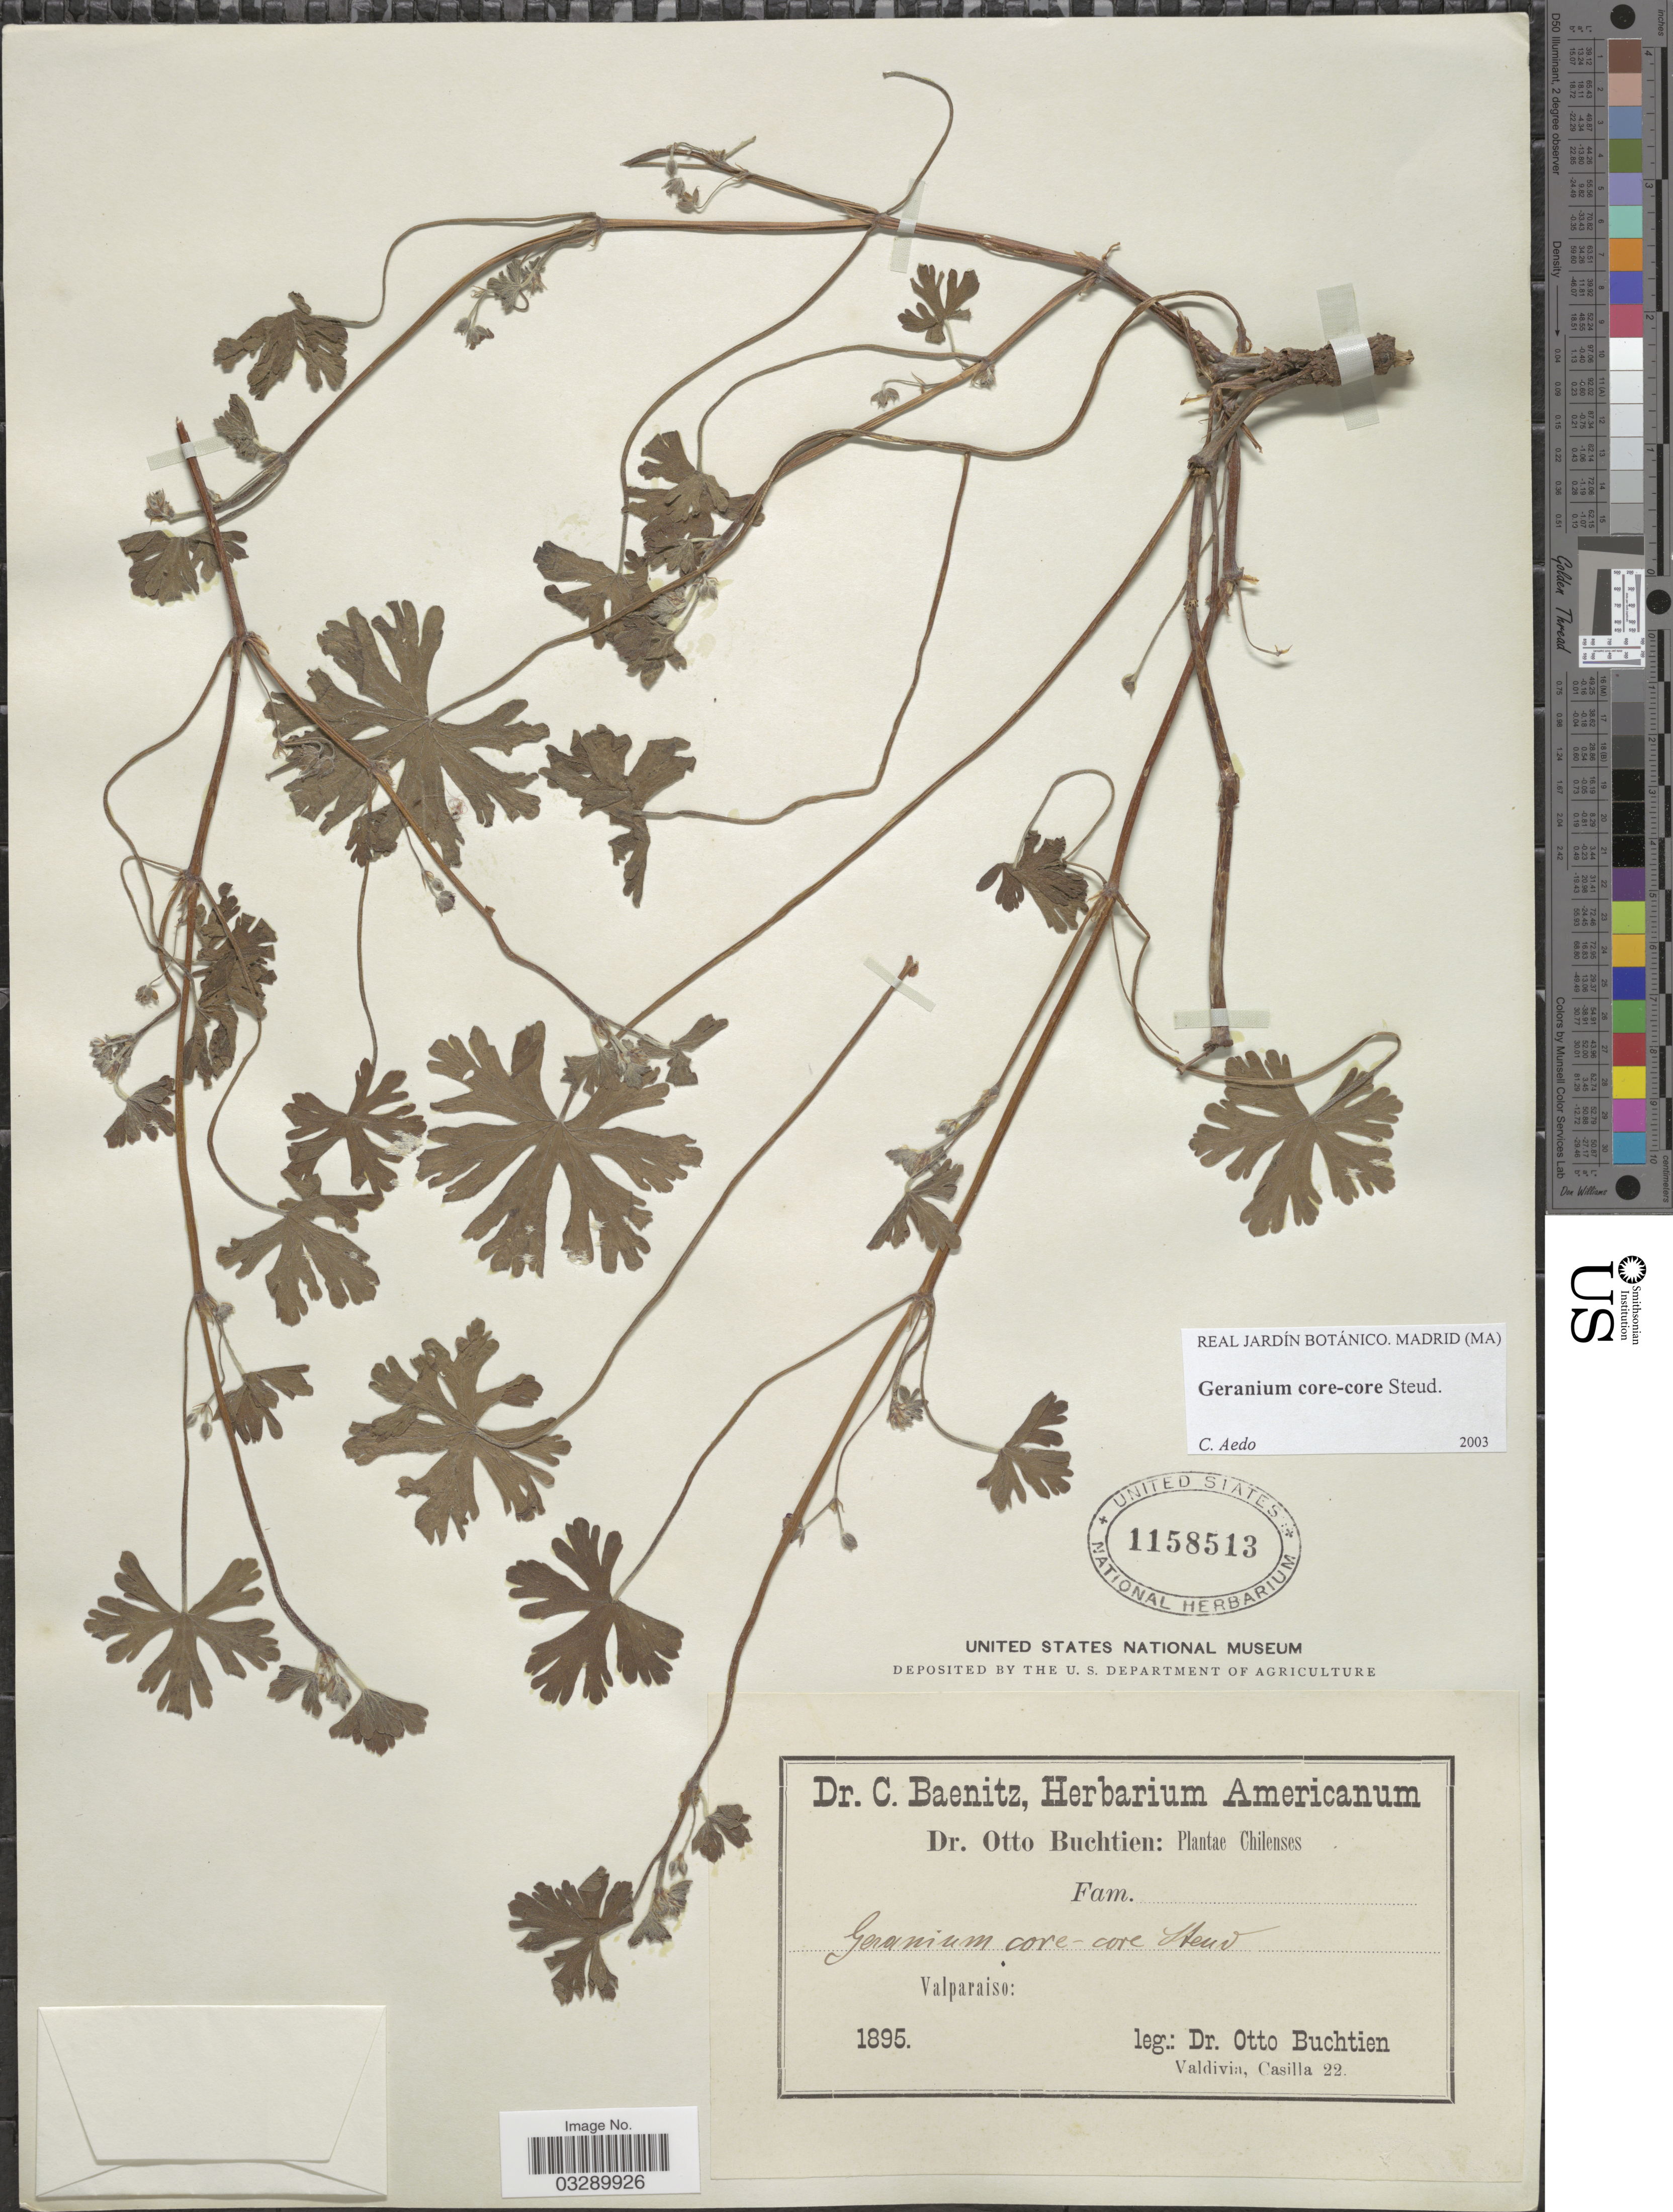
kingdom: Plantae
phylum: Tracheophyta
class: Magnoliopsida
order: Geraniales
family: Geraniaceae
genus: Geranium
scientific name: Geranium core-core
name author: Steud.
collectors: O. Buchtien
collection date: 1895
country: Chile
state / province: Valparaíso (V)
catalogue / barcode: US 1158513